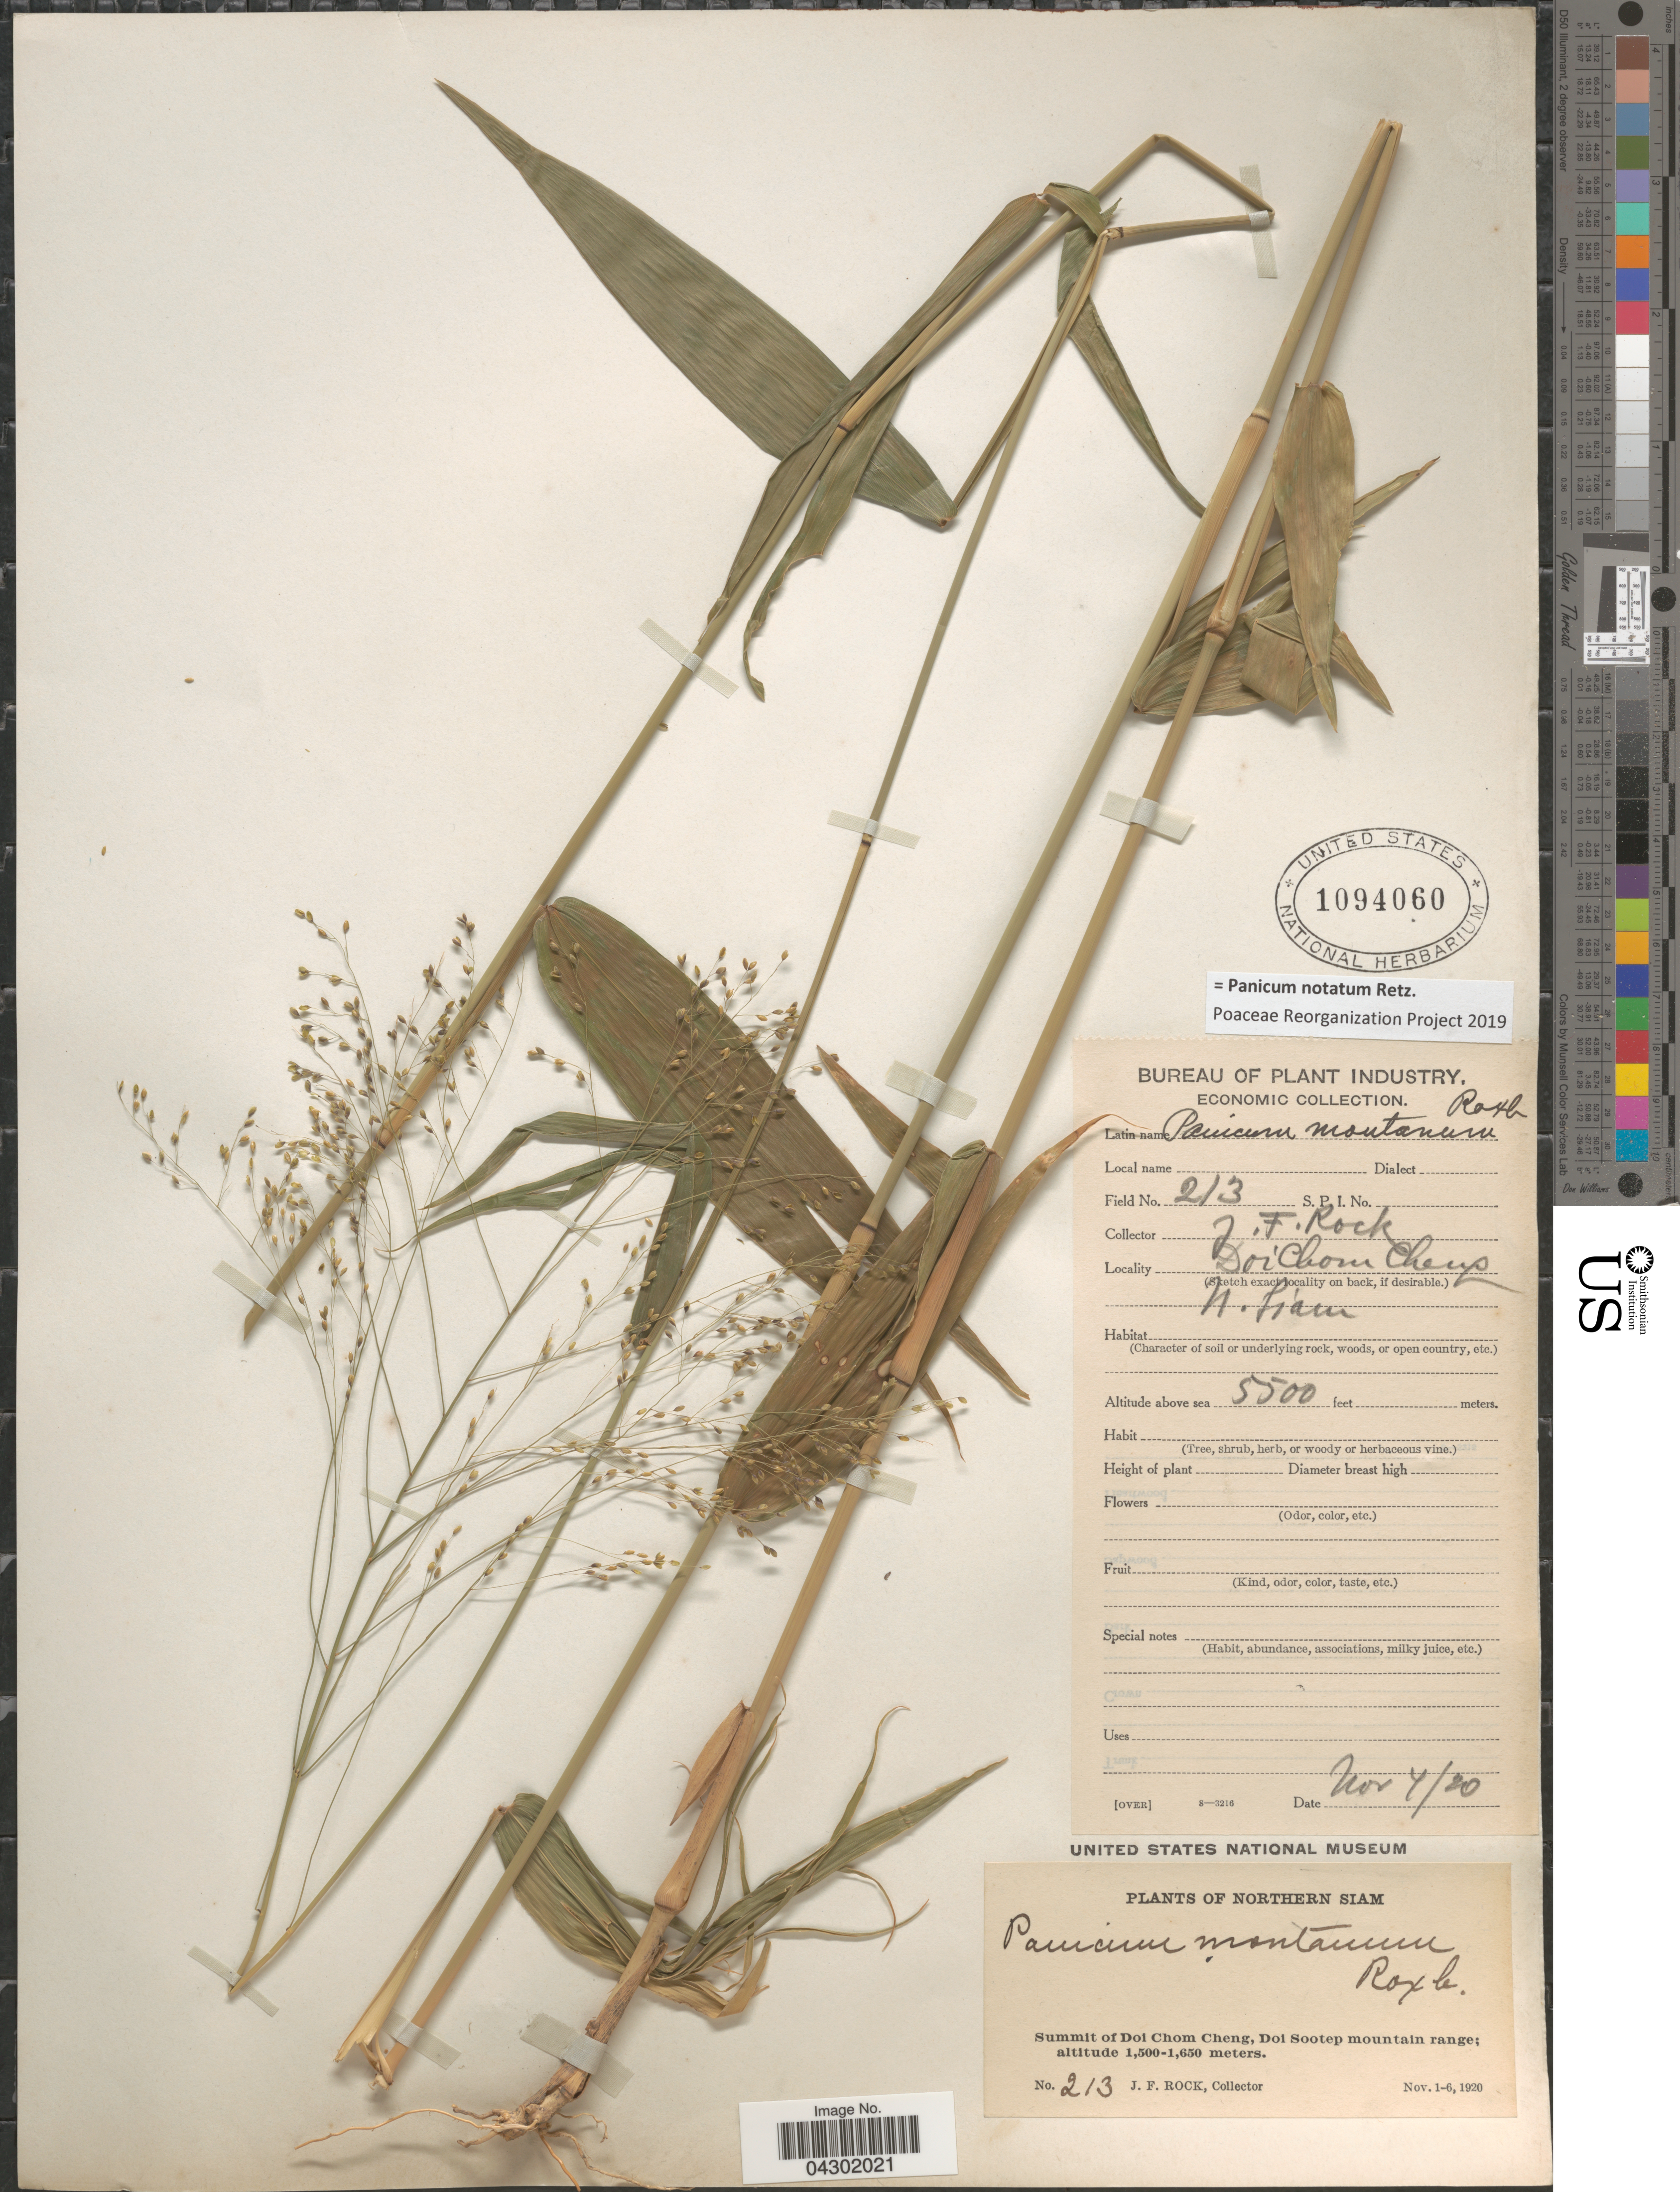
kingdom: Plantae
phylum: Tracheophyta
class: Liliopsida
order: Poales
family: Poaceae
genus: Panicum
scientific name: Panicum notatum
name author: Retz.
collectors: J. Rock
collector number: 213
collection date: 1920-11-07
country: Thailand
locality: Northern Siam. Summit of Doi Chom Cheng, Doi Sootep mountain range.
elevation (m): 1500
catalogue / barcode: US 1094060